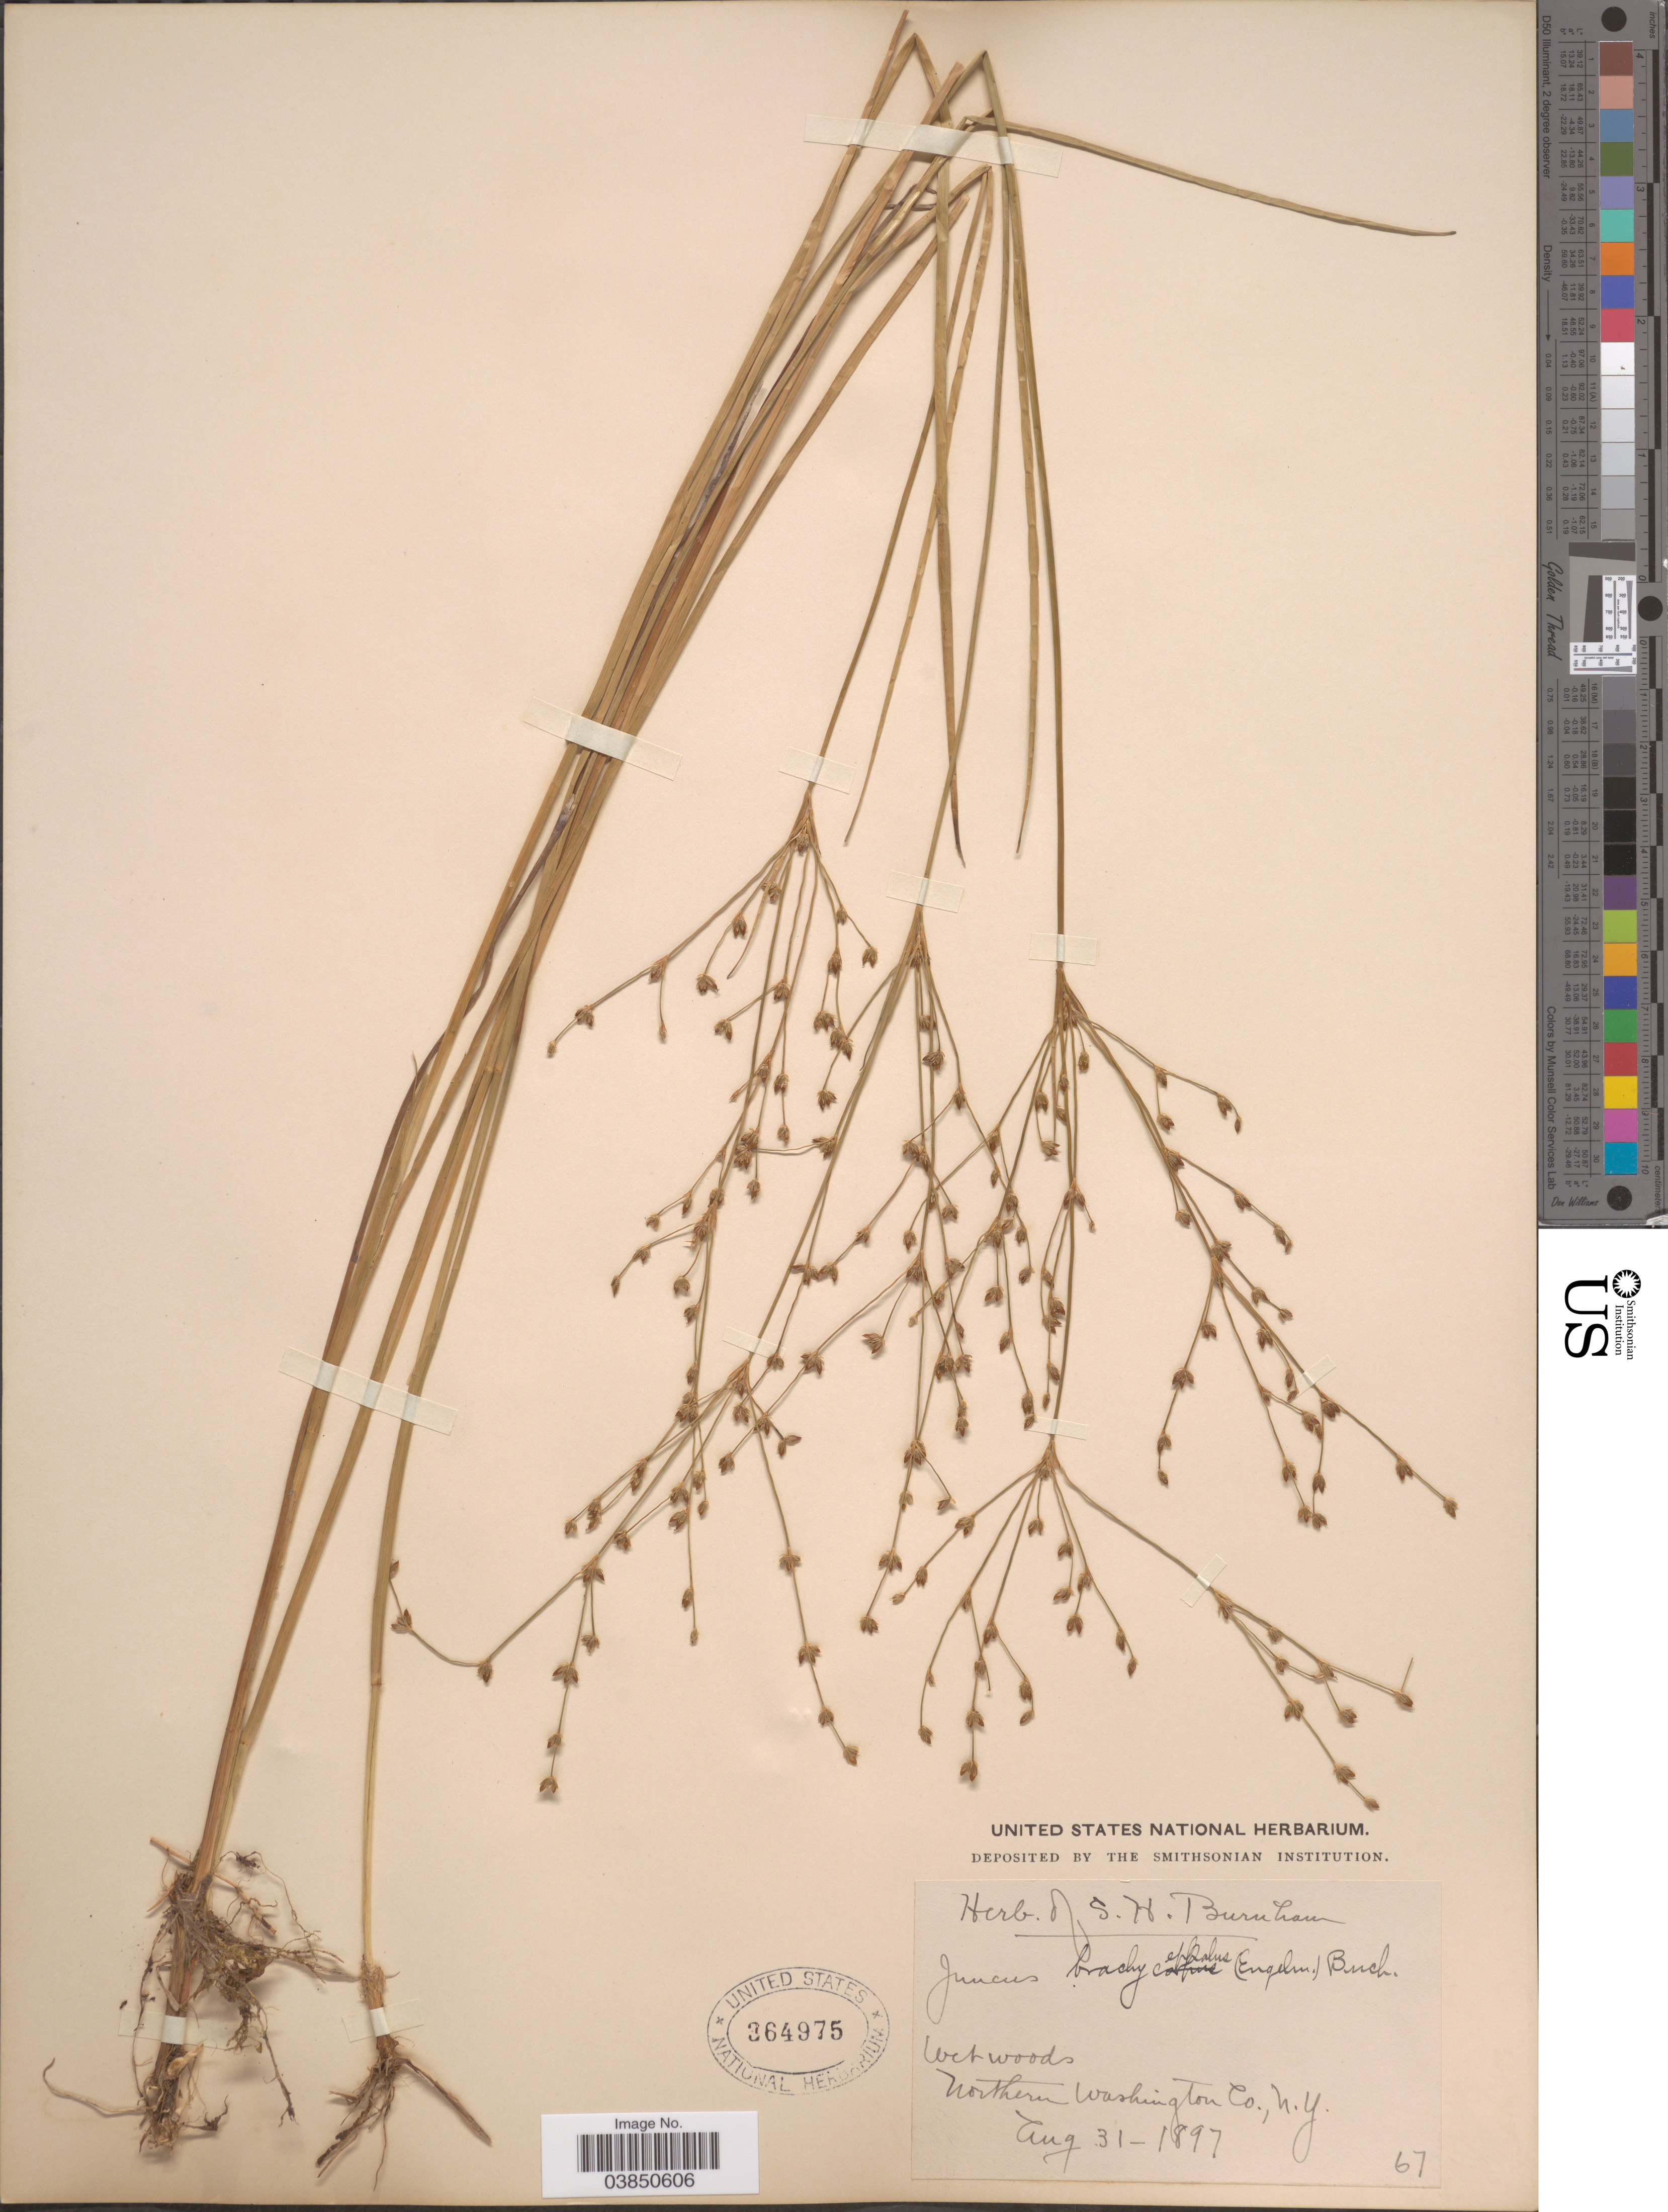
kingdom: Plantae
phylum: Tracheophyta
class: Liliopsida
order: Poales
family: Juncaceae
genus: Juncus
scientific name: Juncus brachycephalus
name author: (Engelm.) Buchenau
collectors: ex herb. S.H. Burnham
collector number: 67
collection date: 1897-08-31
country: United States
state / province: New York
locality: Northern Washington Co.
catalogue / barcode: US 364975